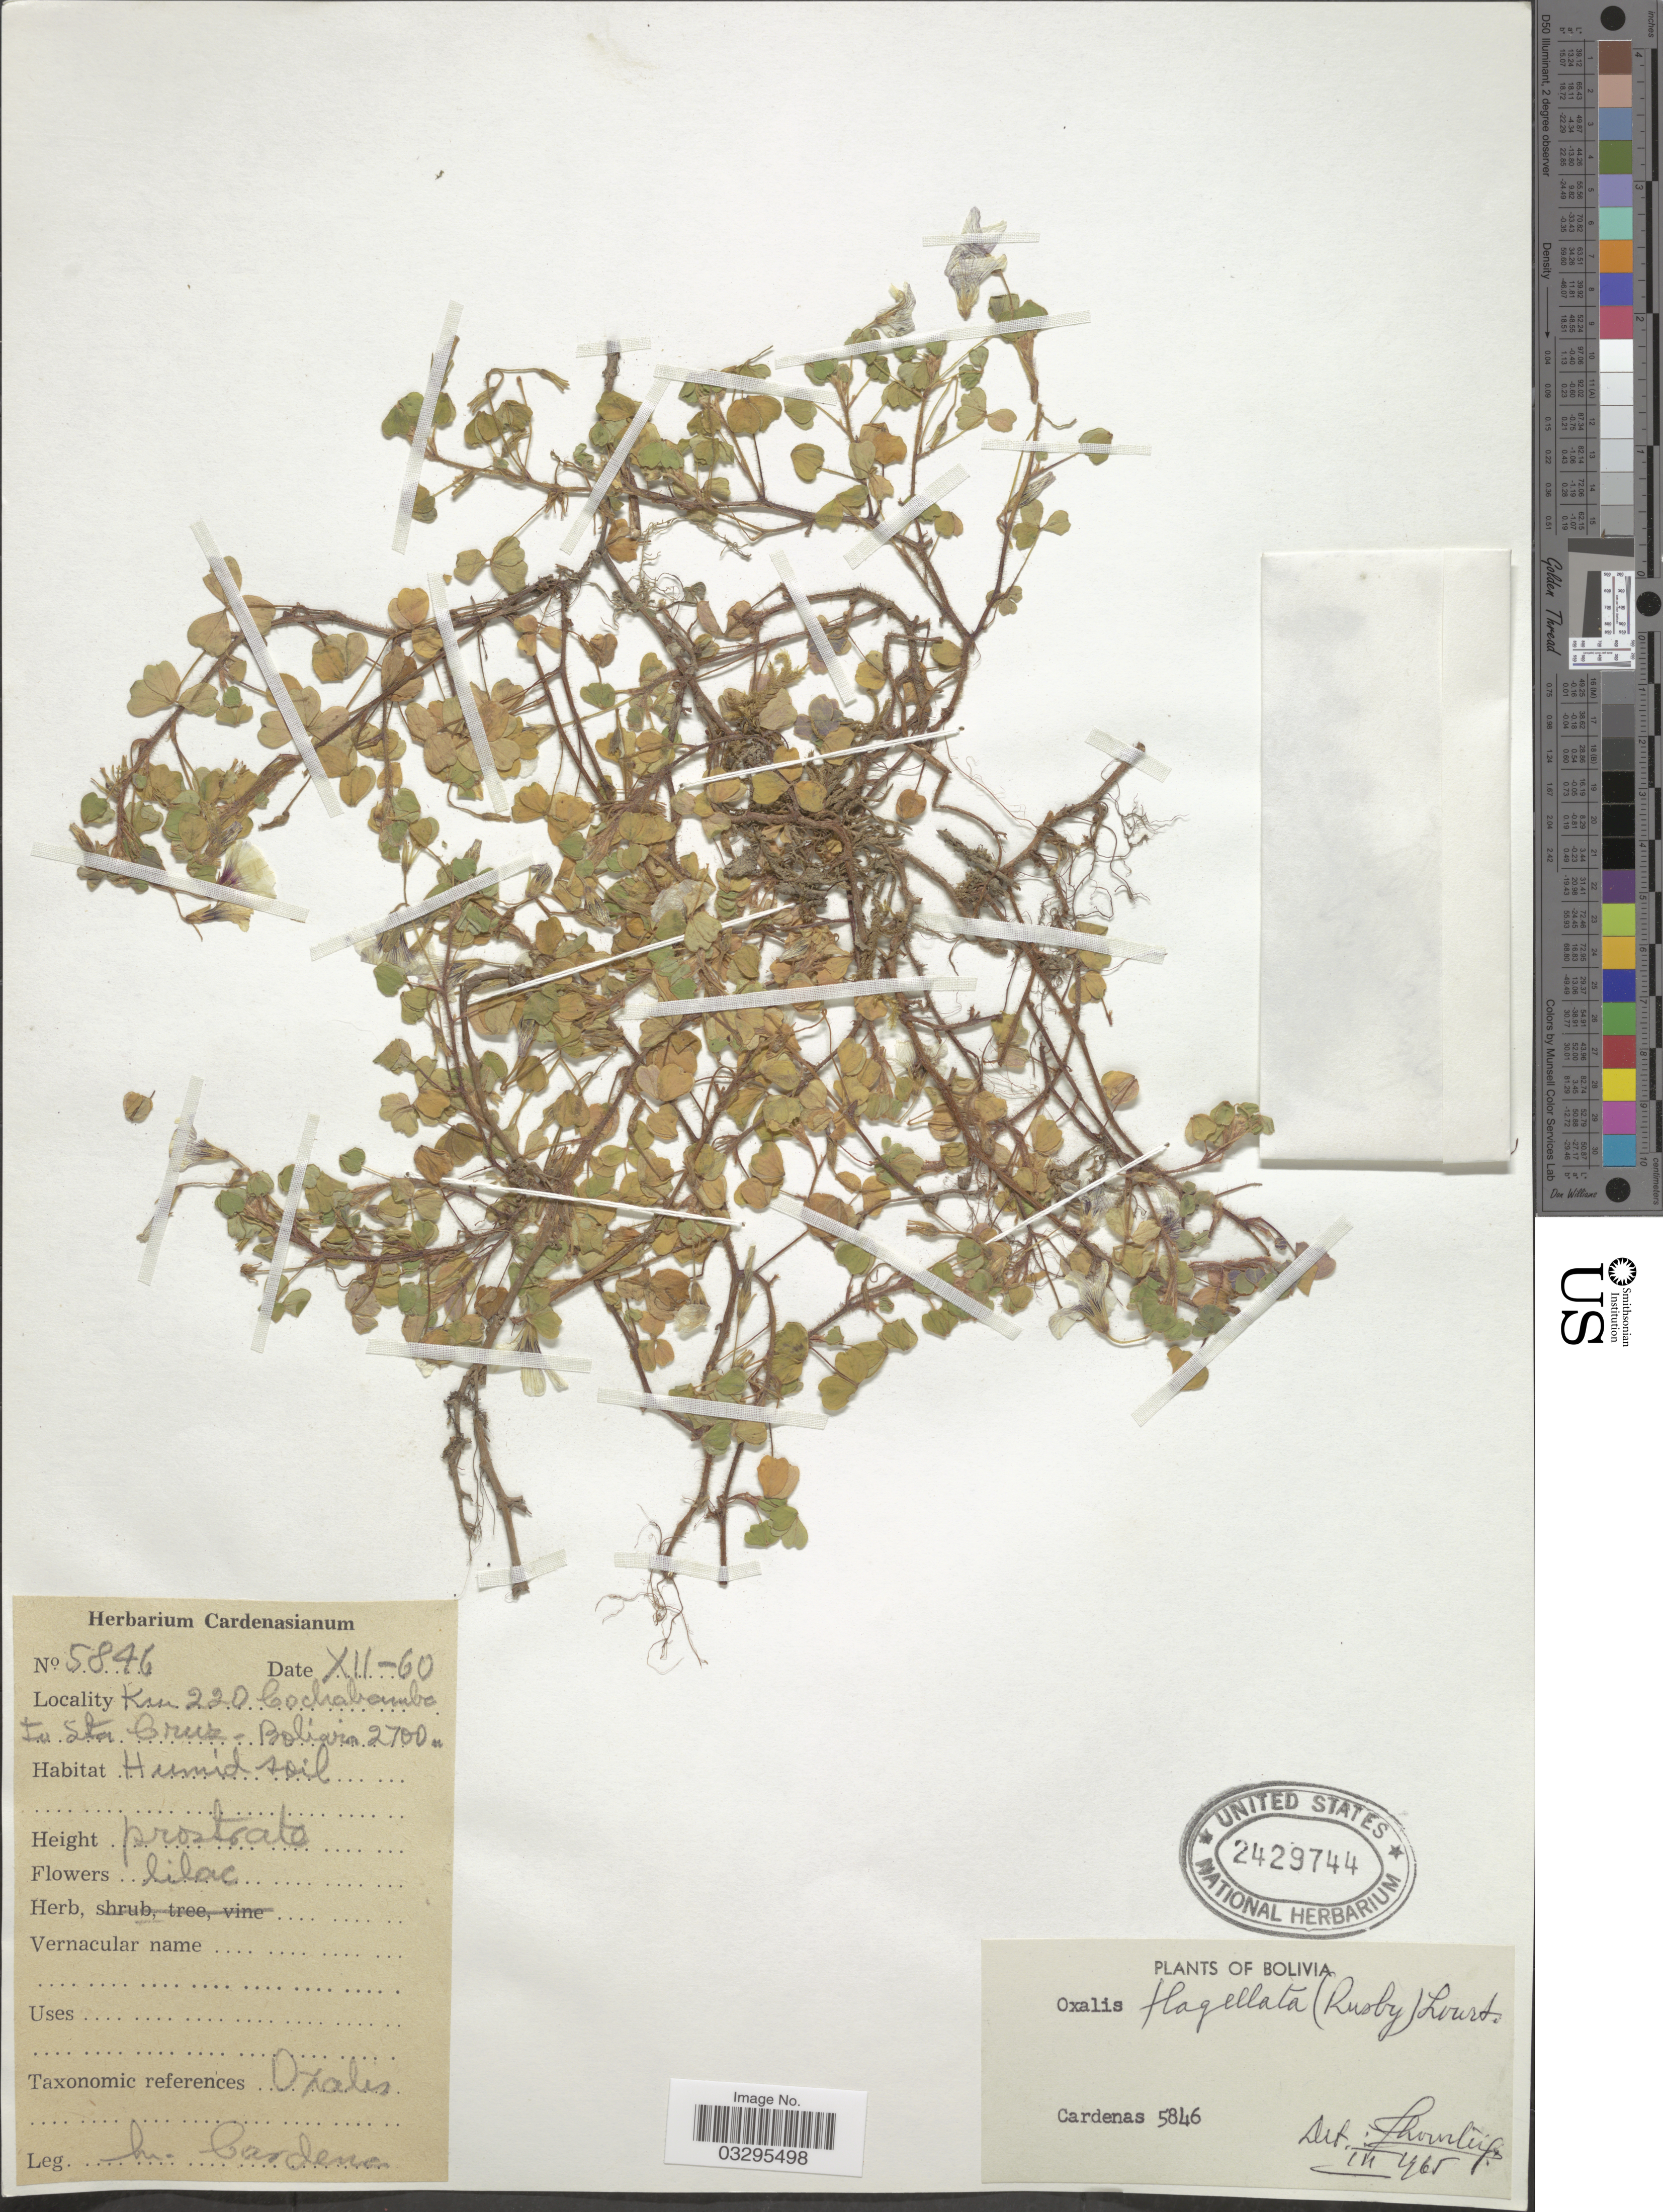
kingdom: Plantae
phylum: Tracheophyta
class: Magnoliopsida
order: Oxalidales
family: Oxalidaceae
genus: Oxalis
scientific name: Oxalis flagellata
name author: (Rusby) Lourteig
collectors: M. Cárdenas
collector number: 5846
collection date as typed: Transcribed d/m/y: /12/60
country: Bolivia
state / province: Cochabamba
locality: Km 220 Cochabamba In Sta Cruz.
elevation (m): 2700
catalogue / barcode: US 2429744